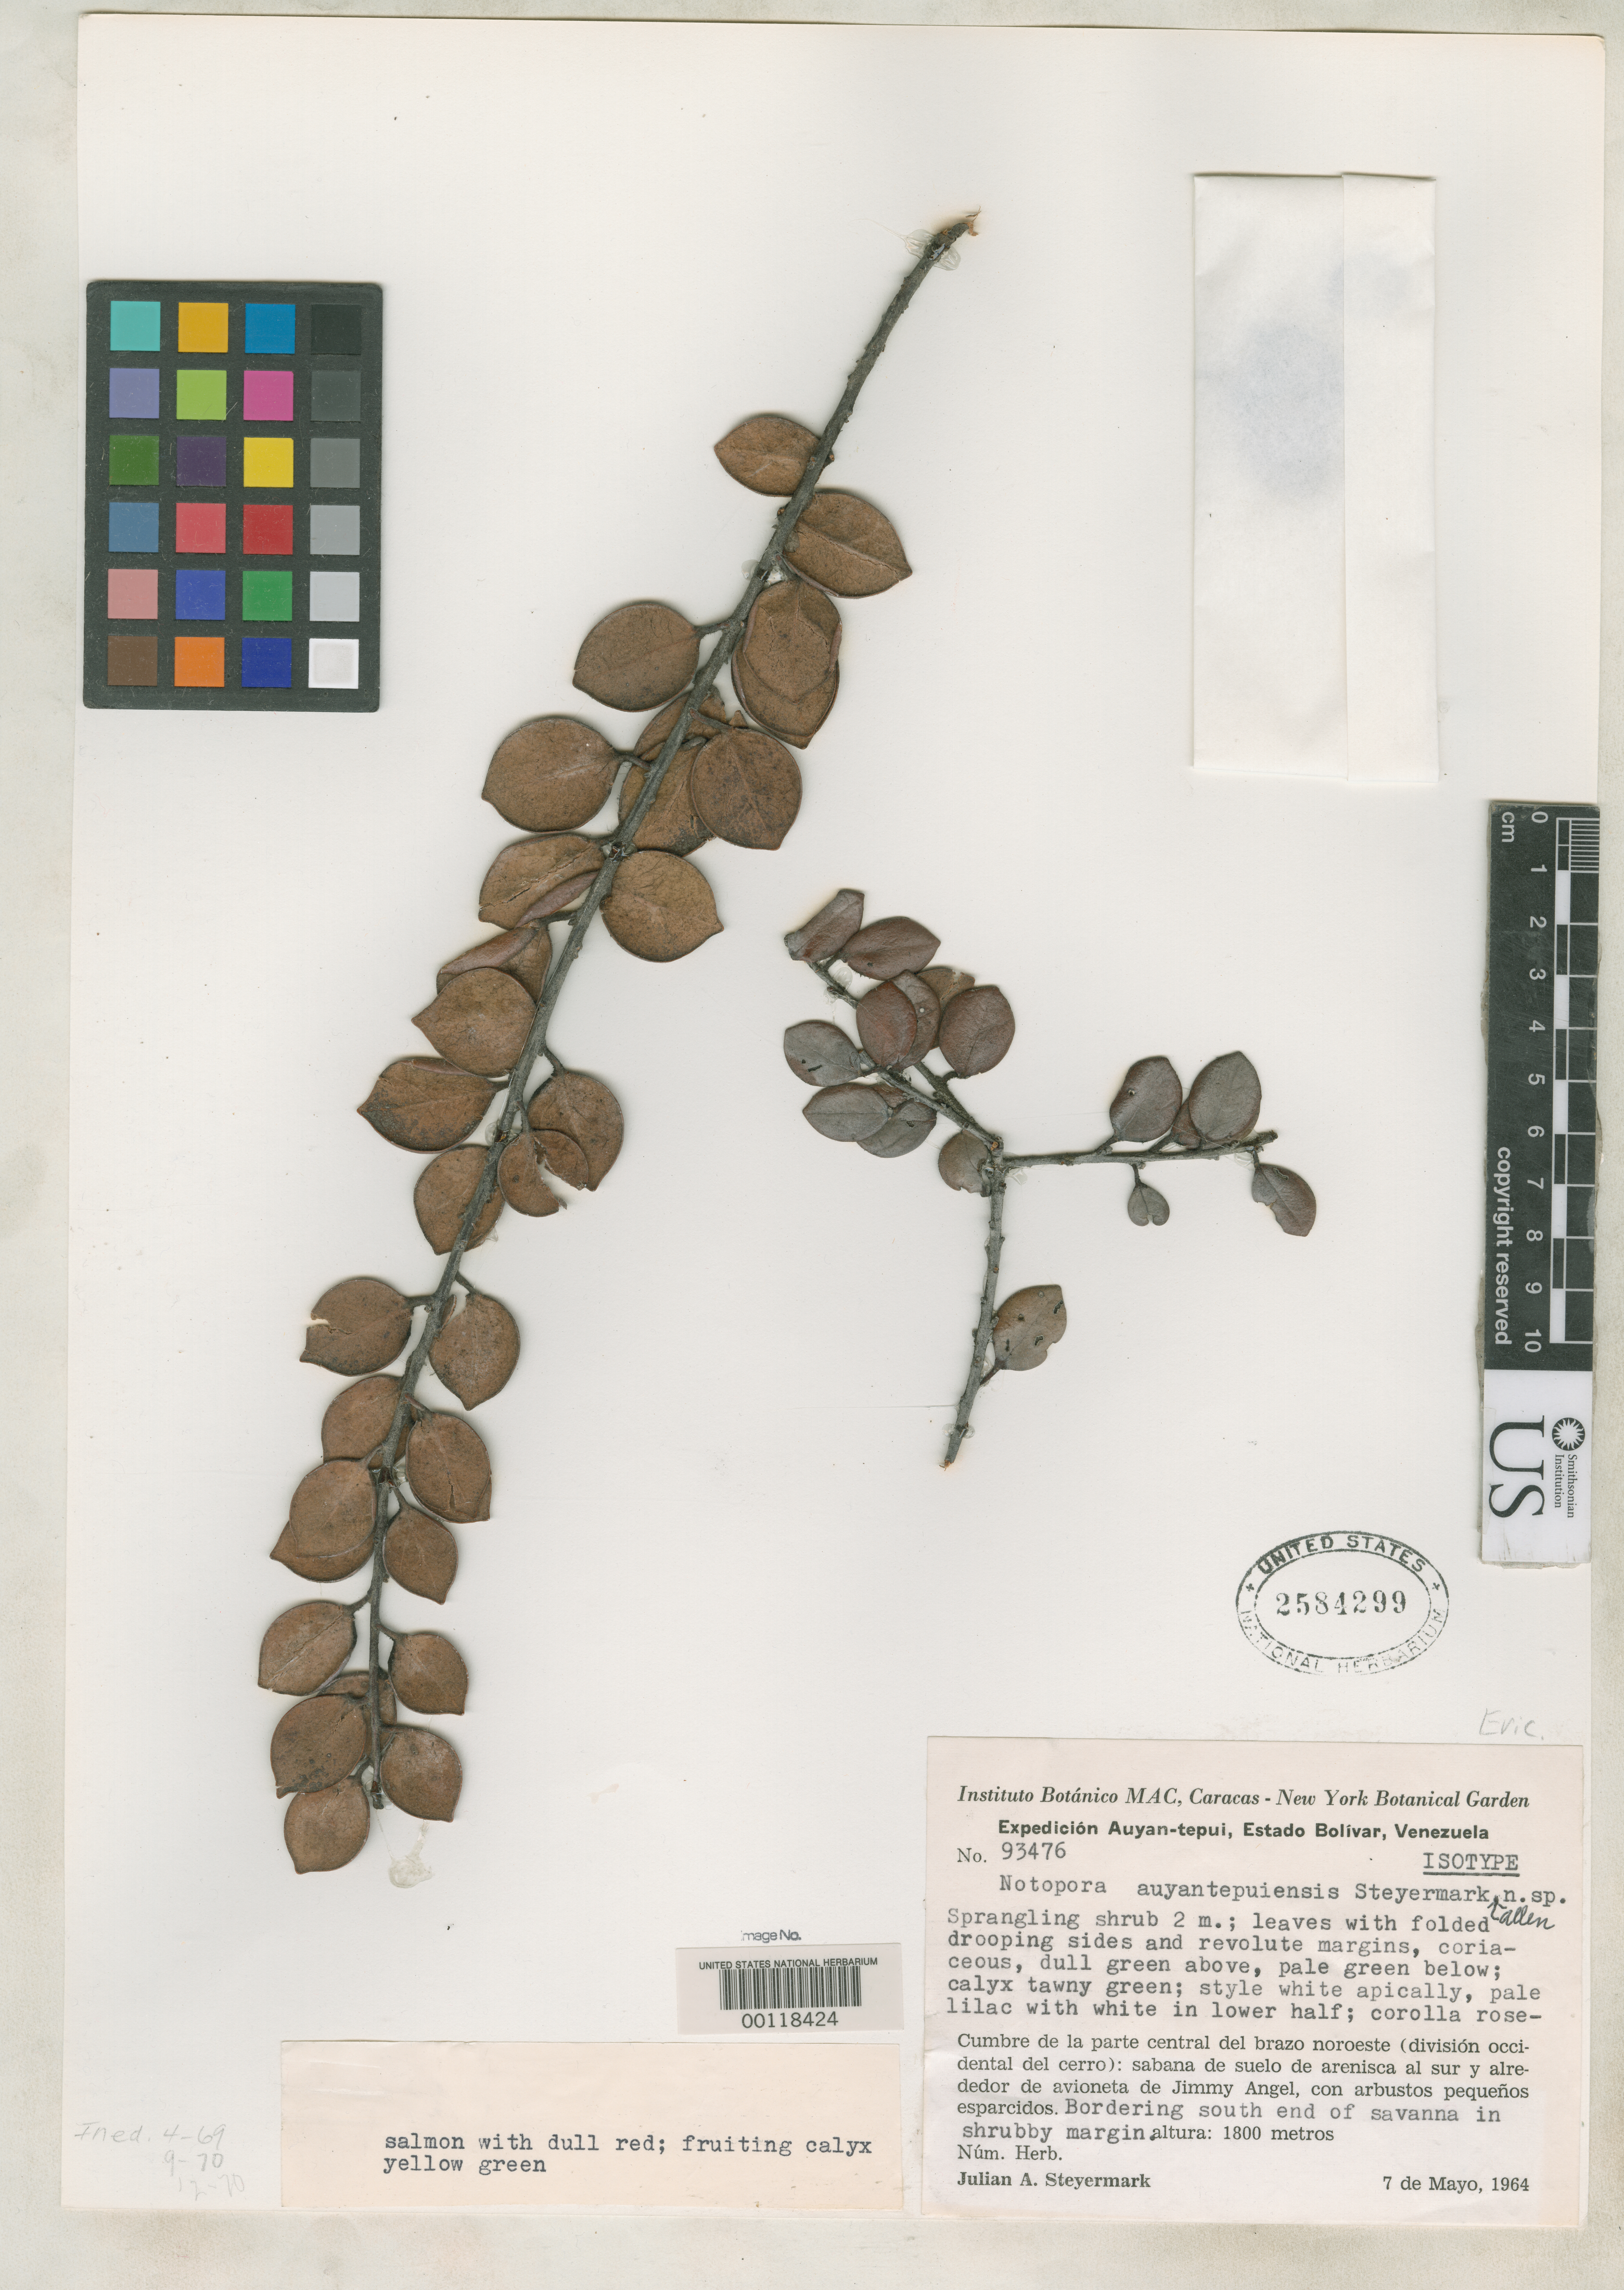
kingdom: Plantae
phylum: Tracheophyta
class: Magnoliopsida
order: Ericales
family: Ericaceae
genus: Notopora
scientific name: Notopora auyantepuiensis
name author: Steyerm.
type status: Isotype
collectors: J. Steyermark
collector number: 93476 (93477)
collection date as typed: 07 May 1964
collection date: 1964-05-07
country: Venezuela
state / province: Bolivar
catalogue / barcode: US 2584299